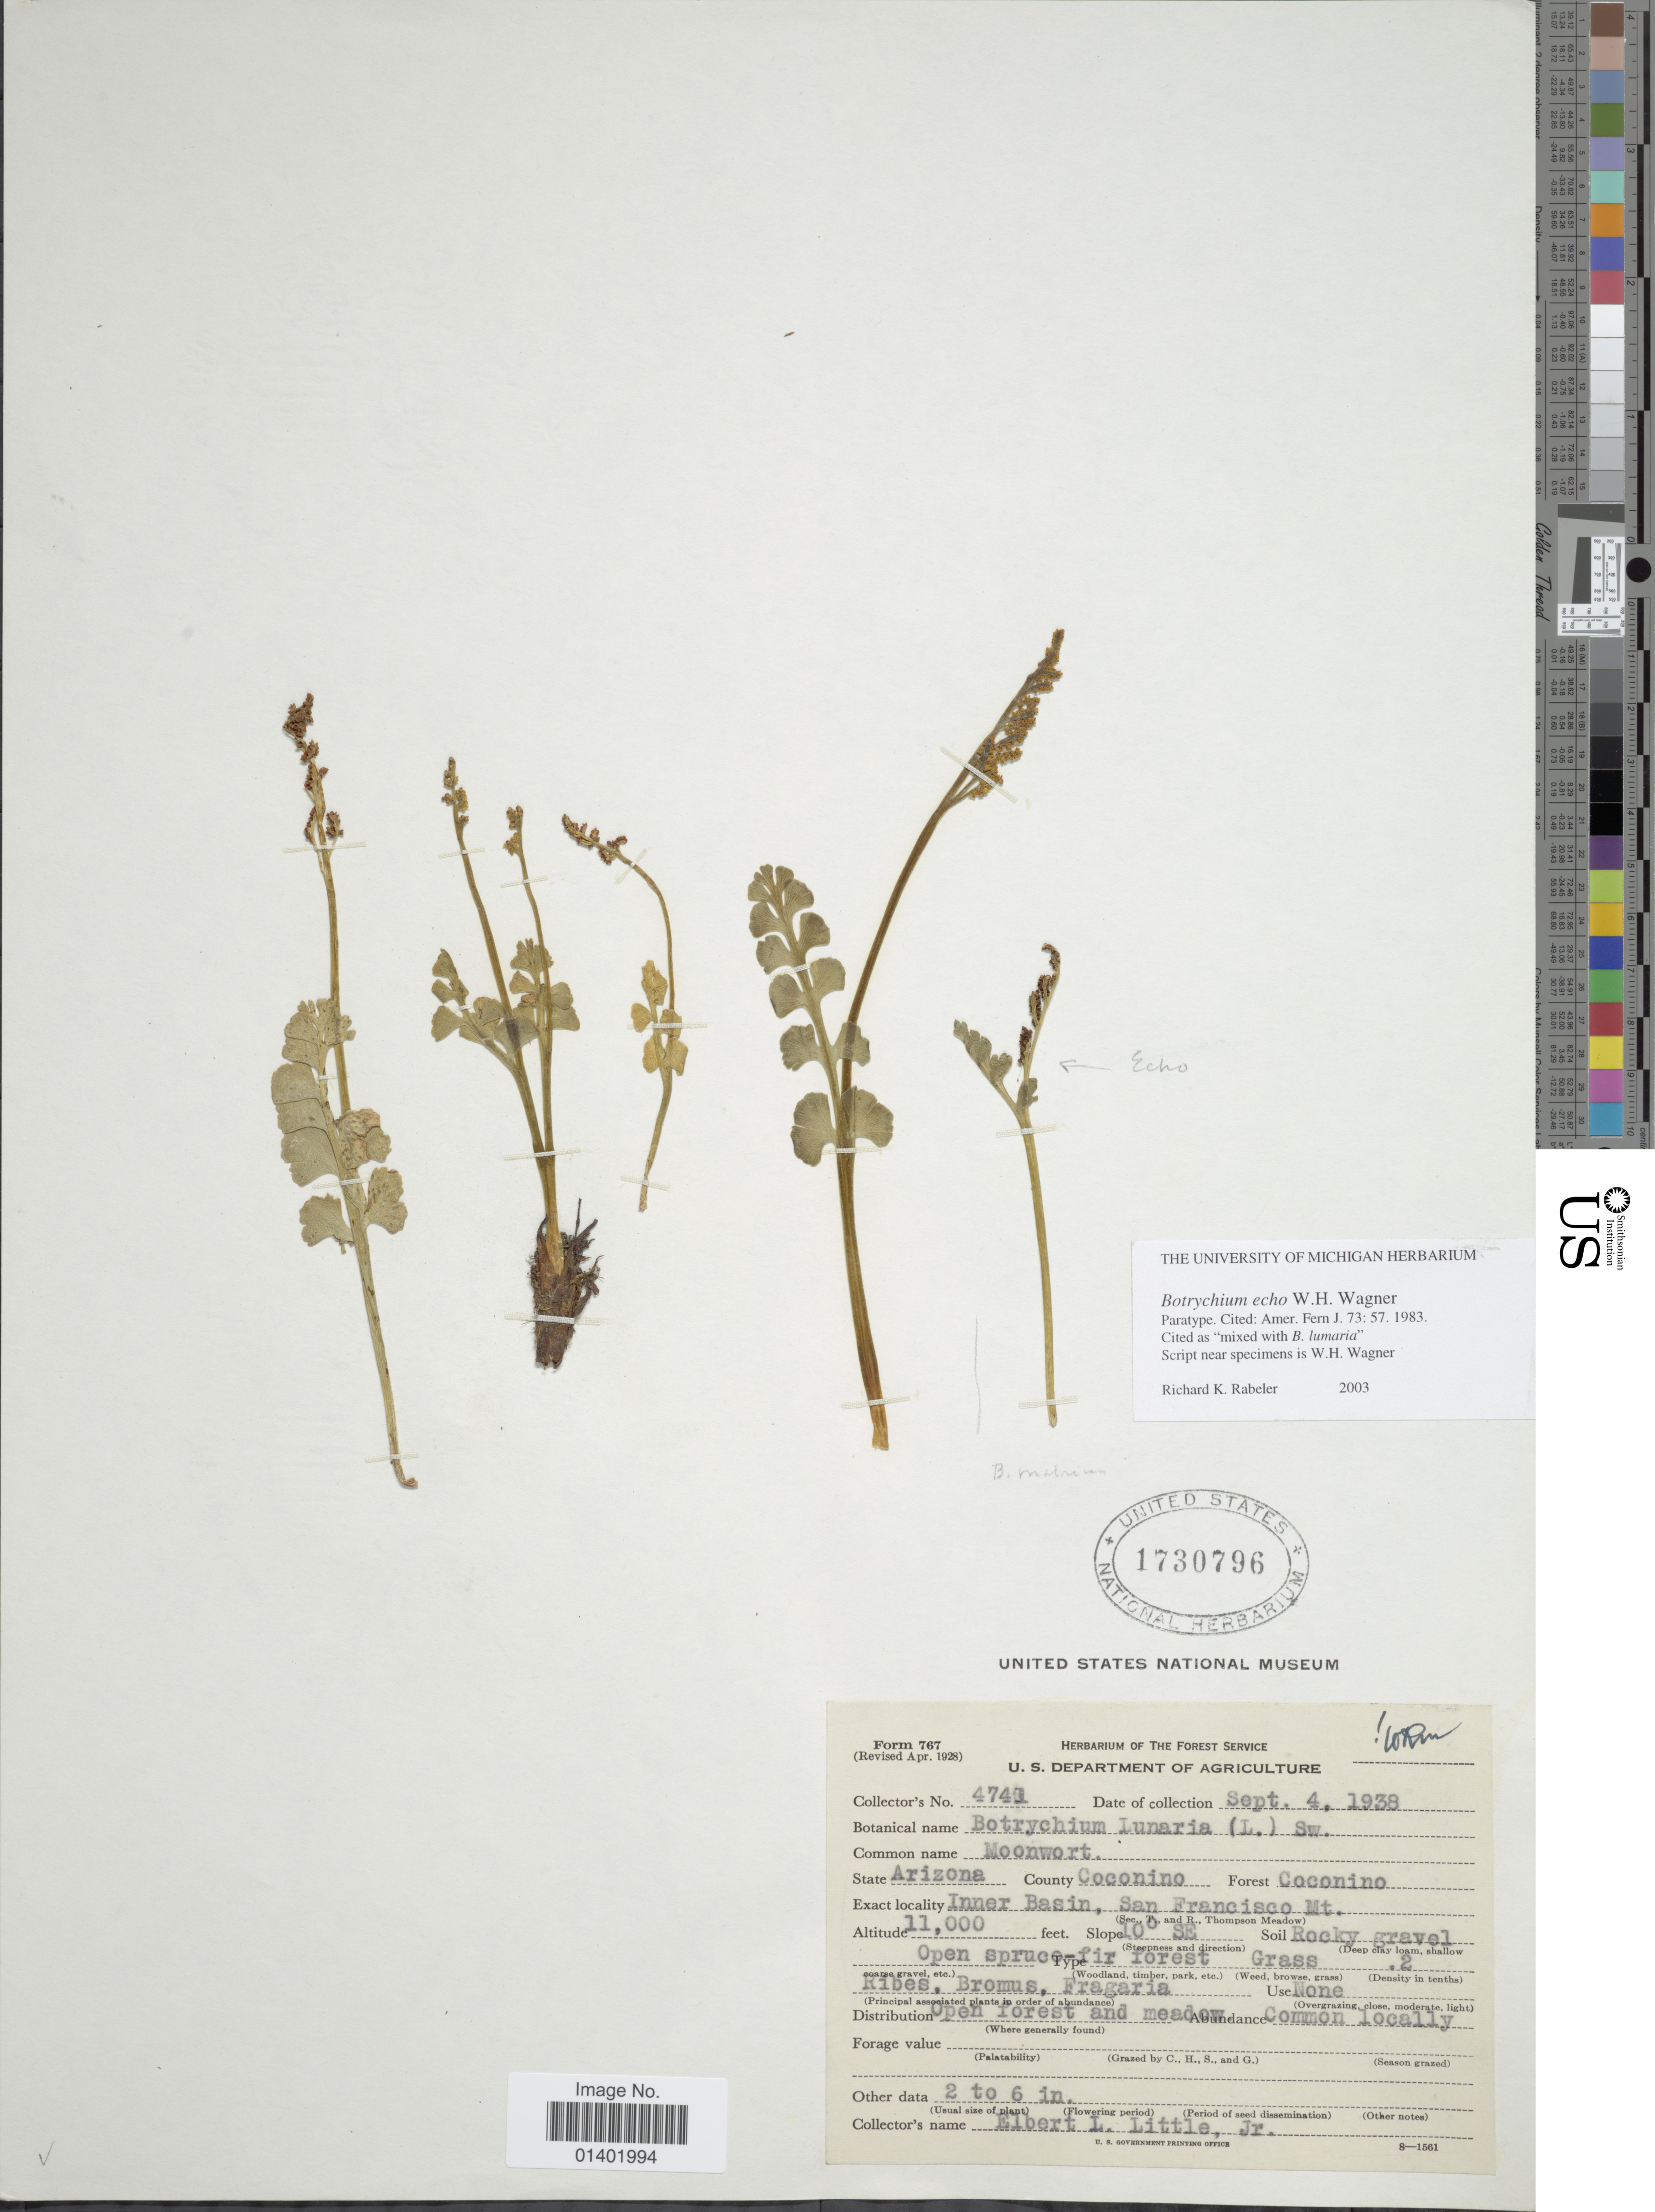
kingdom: Plantae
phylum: Tracheophyta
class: Polypodiopsida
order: Ophioglossales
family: Ophioglossaceae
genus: Botrychium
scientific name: Botrychium echo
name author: W.H. Wagner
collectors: E. L. Little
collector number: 4741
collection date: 1938-09-04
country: United States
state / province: Arizona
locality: County Coconino, Inner Basin, San Francisco Mt., Slope 10 º SE [unsure placement]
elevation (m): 3353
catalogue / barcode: US 1730796